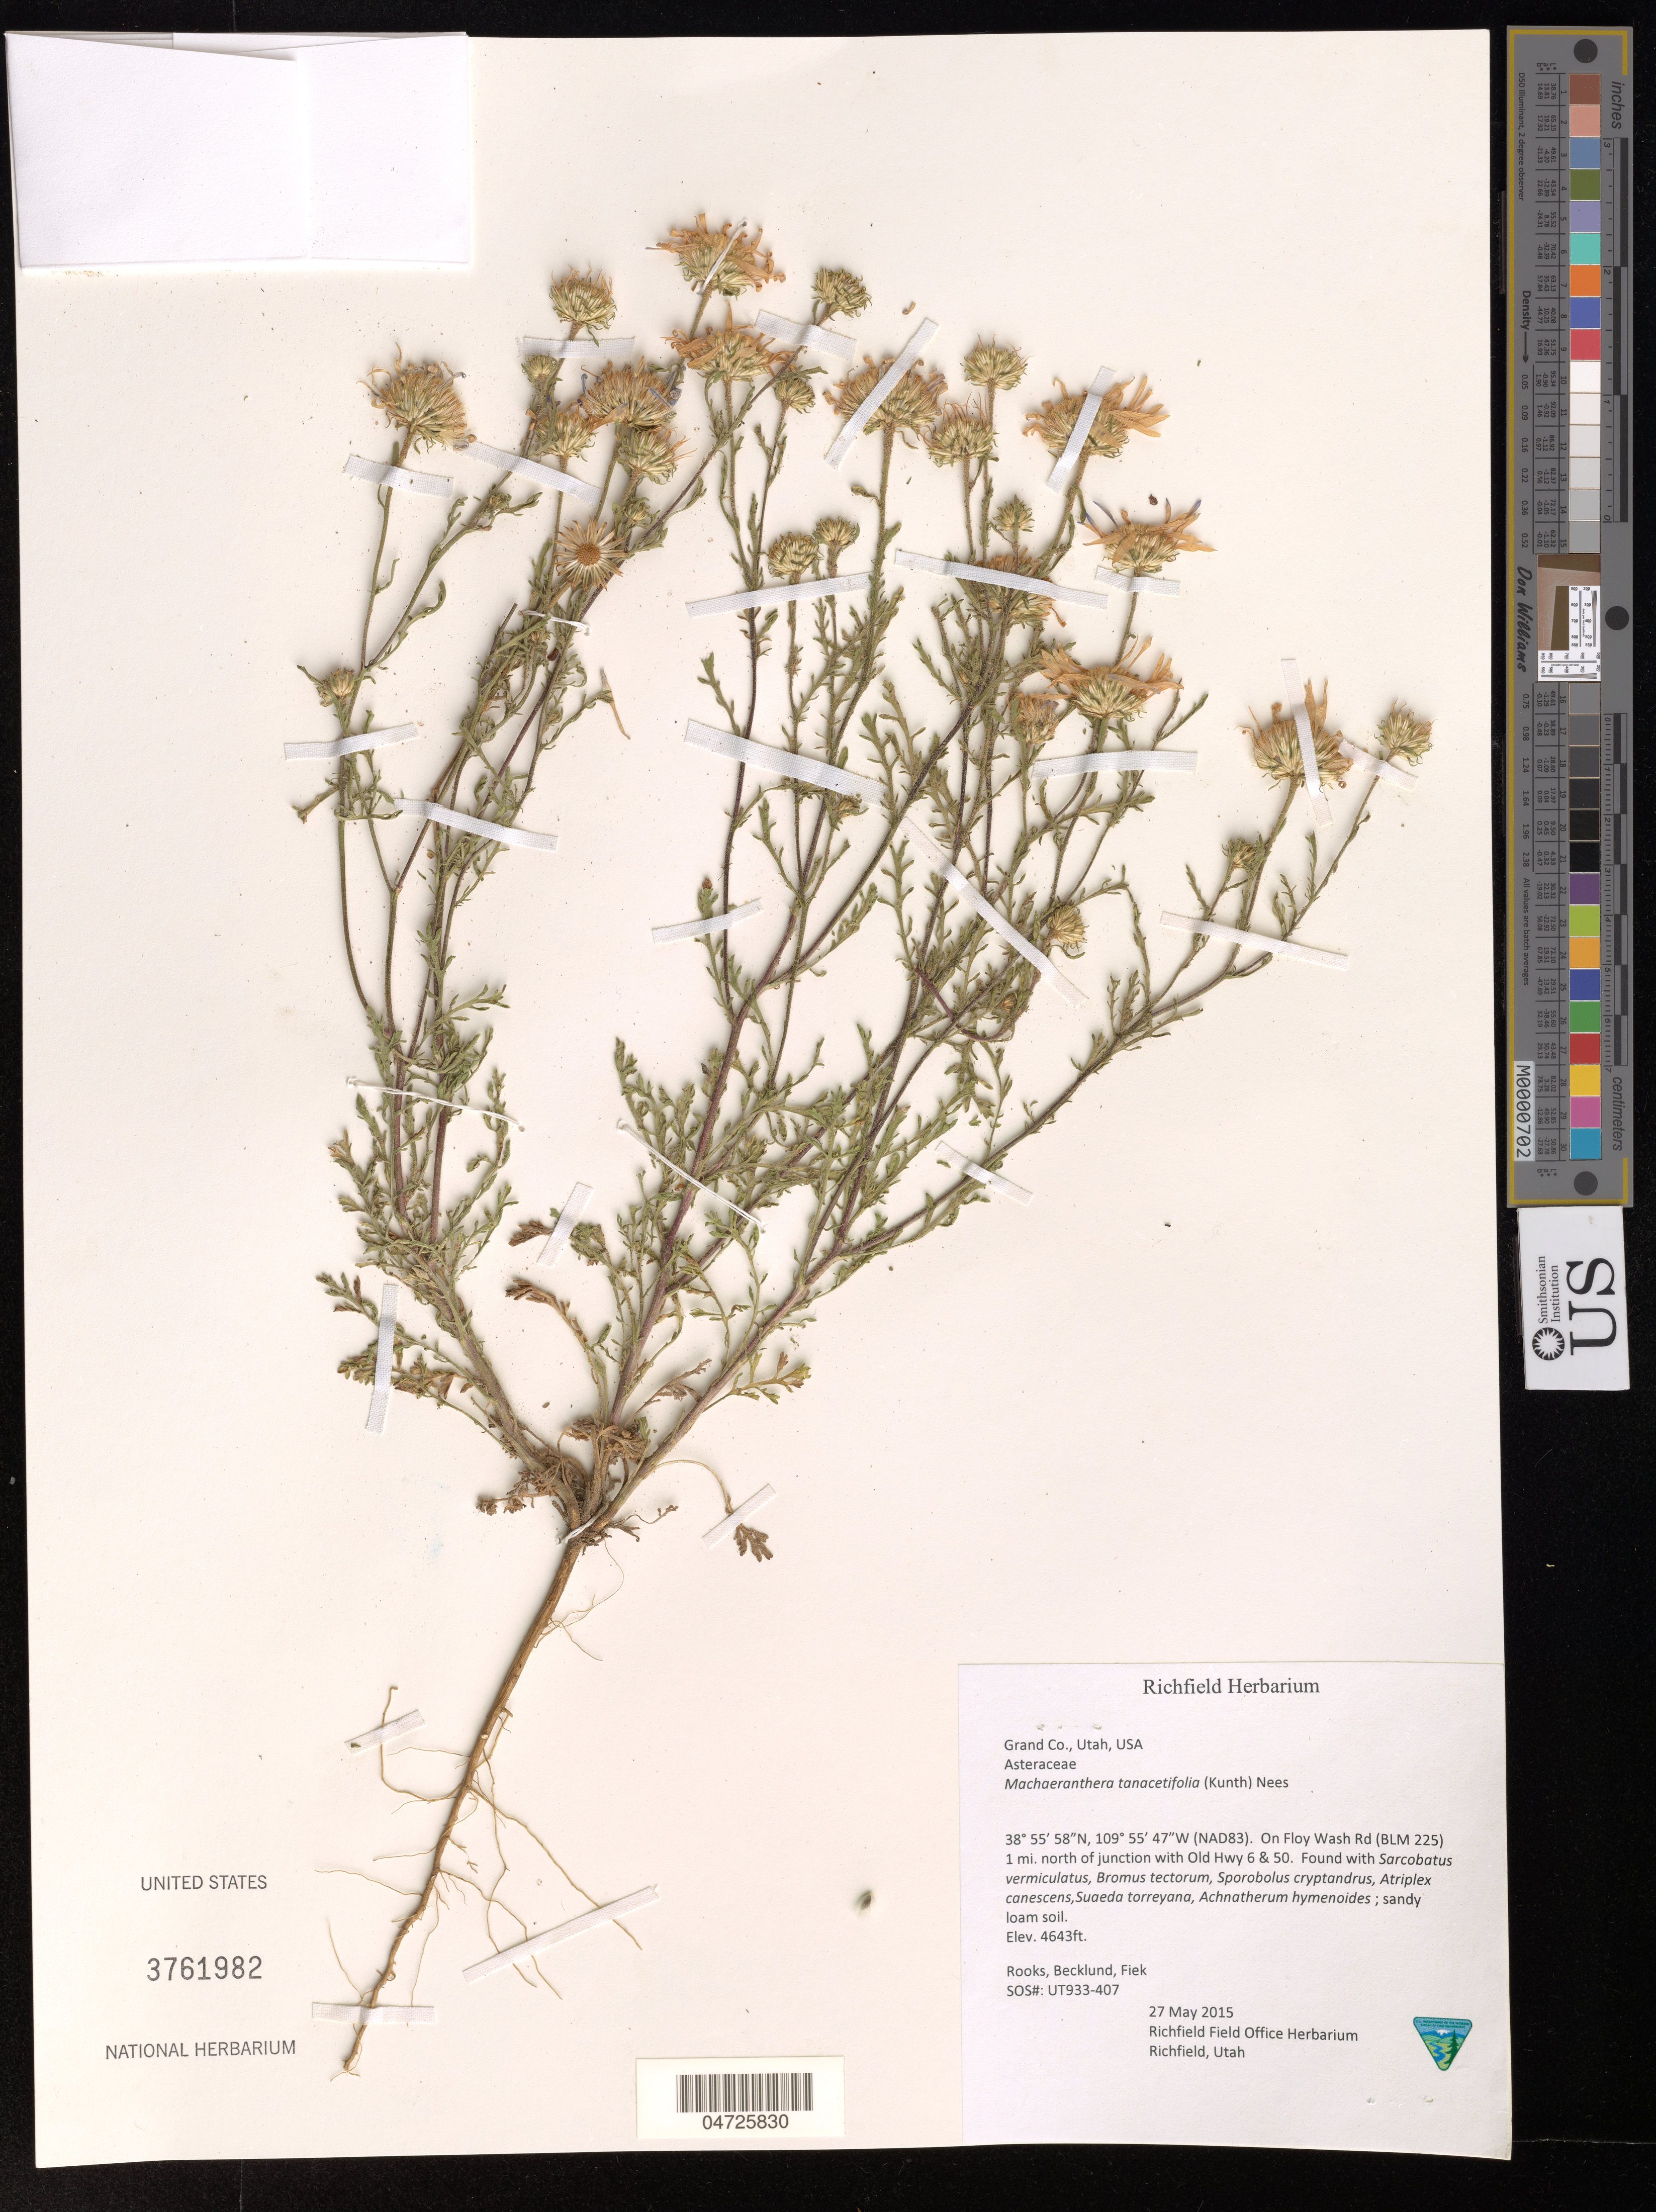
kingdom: Plantae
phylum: Tracheophyta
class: Magnoliopsida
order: Asterales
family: Asteraceae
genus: Machaeranthera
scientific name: Machaeranthera tanacetifolia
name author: (Kunth) Nees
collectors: -. Rooks, -. Becklund & -. Fiek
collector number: UT933-407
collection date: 2015-05-27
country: United States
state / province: Utah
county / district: Grand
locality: Grand Co. (NAD83). On Floy Wash Rd (BLM 225) 1 mi. north of junction with Old Hwy 6 & 50.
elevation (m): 1415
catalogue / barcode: US 3761982